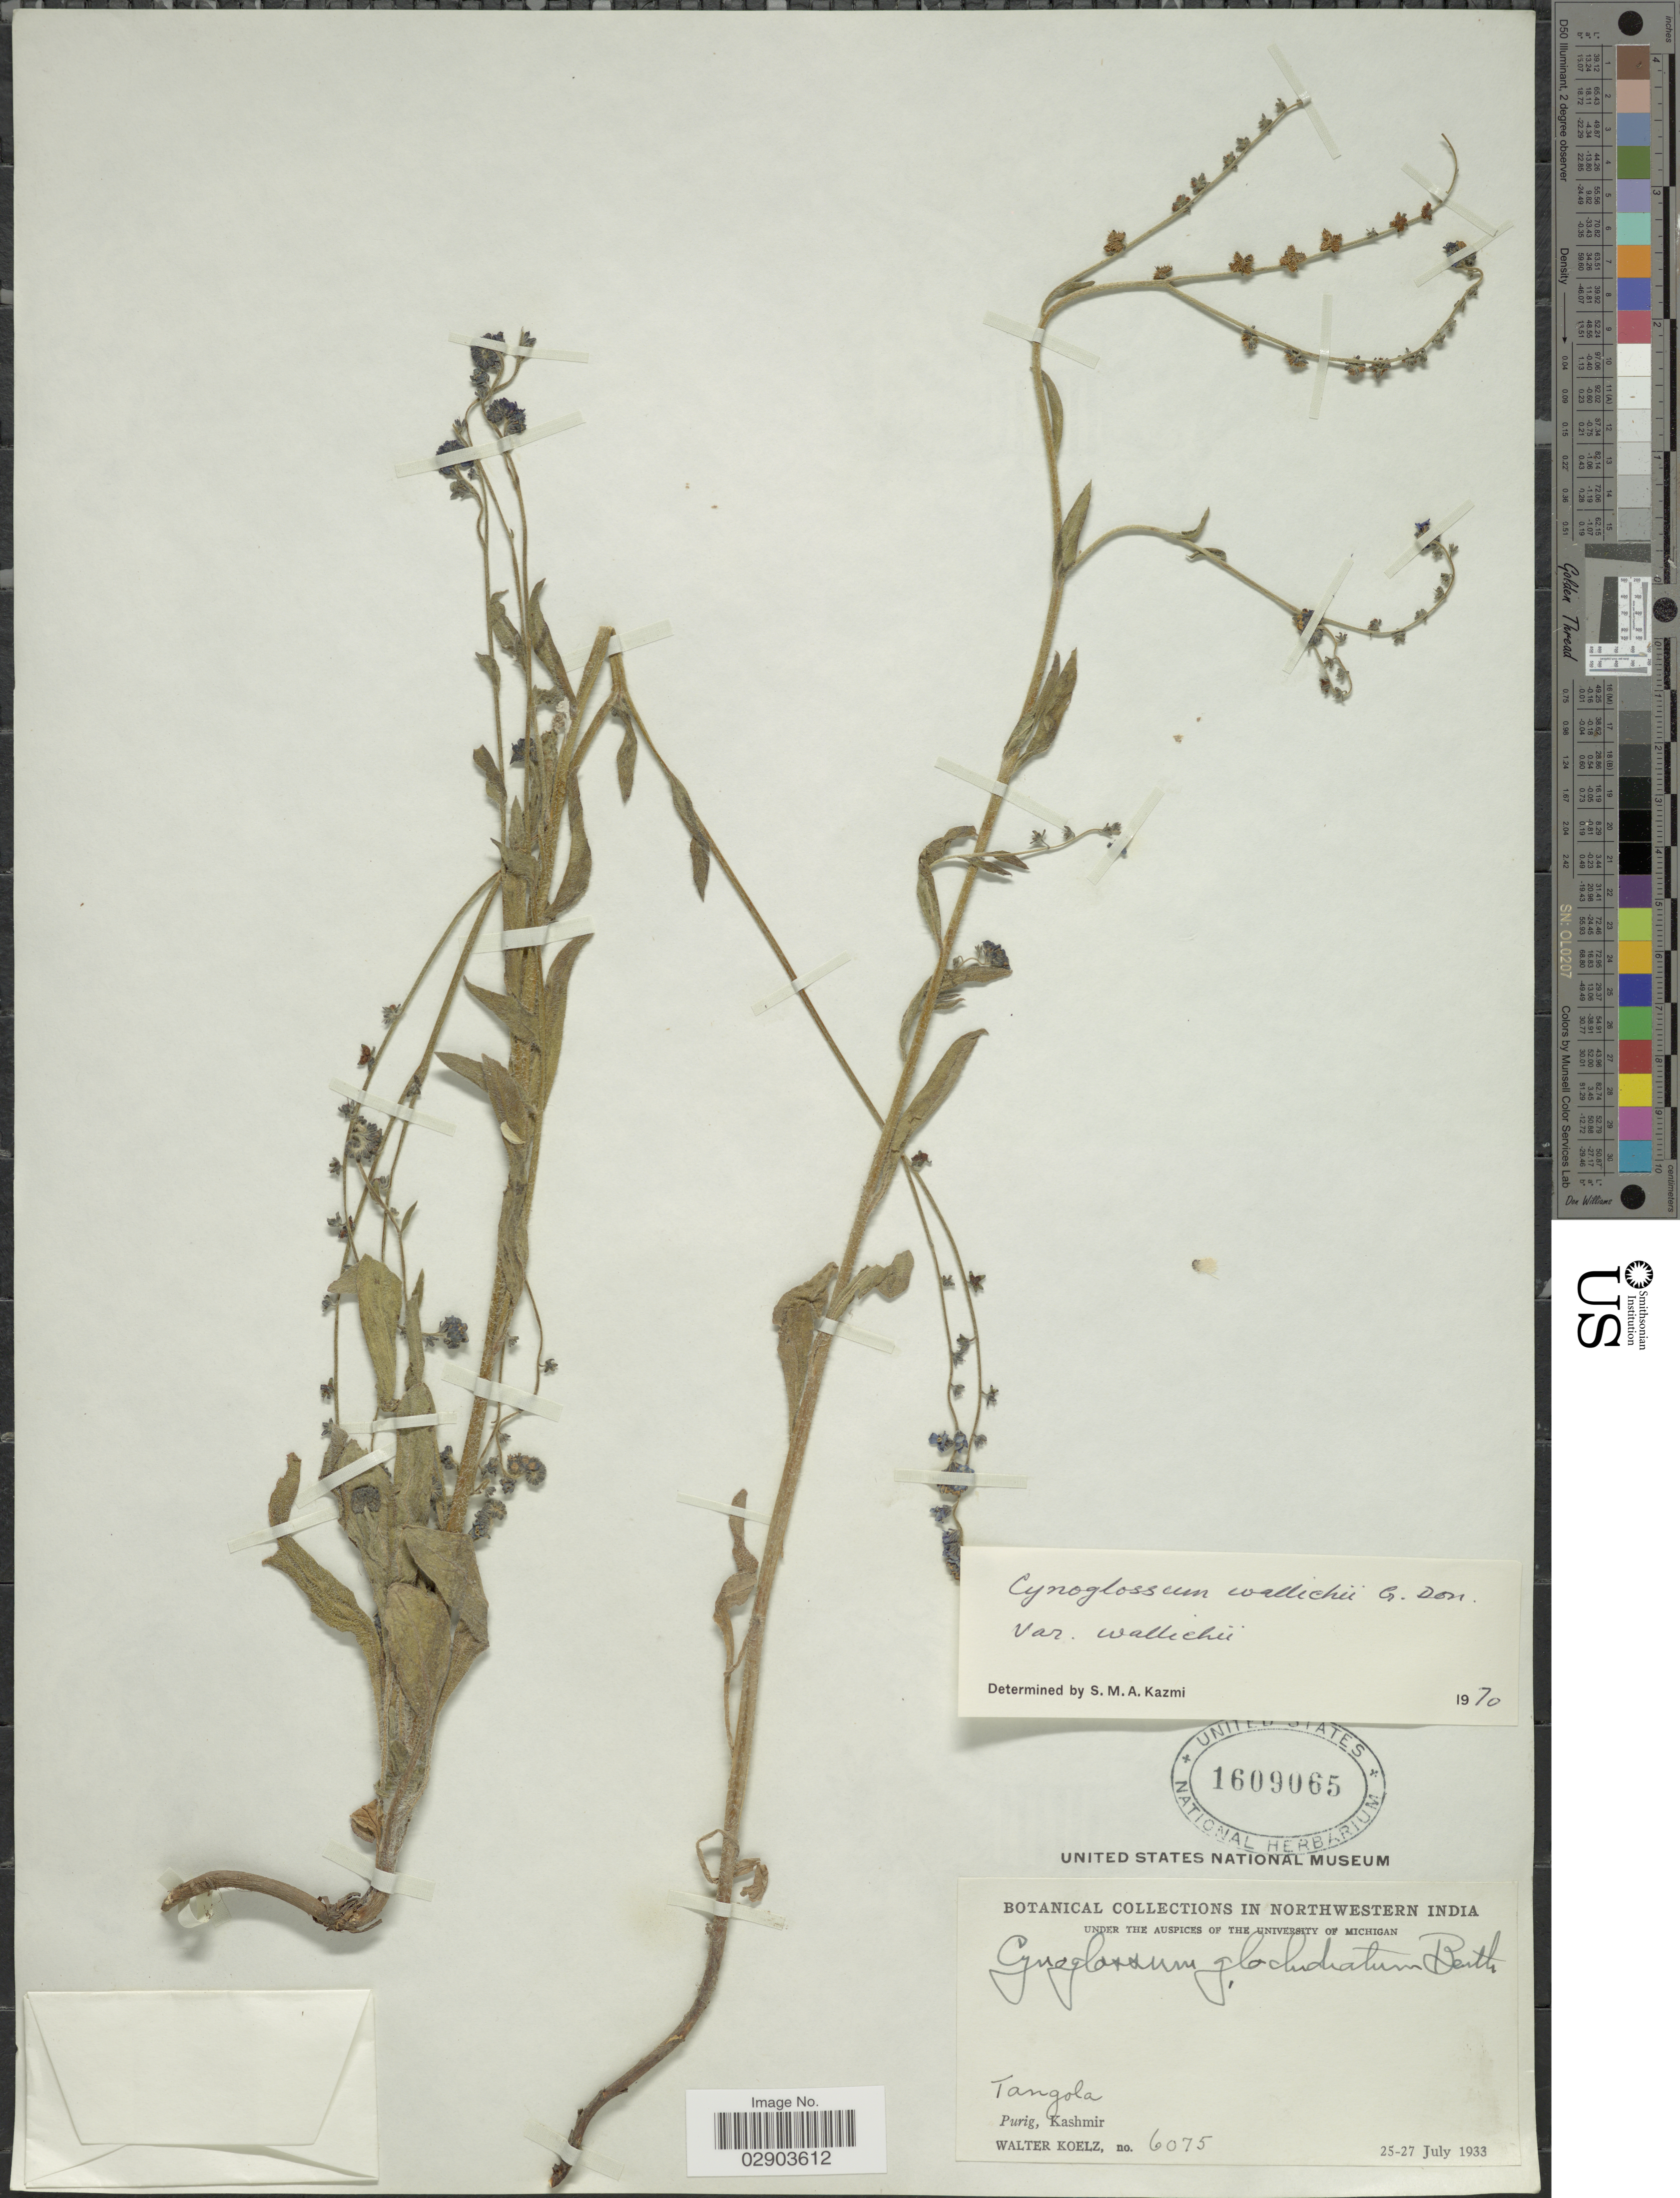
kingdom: Plantae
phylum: Tracheophyta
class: Magnoliopsida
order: Boraginales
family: Boraginaceae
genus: Cynoglossum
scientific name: Cynoglossum wallichii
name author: G. Don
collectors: W. N. Koelz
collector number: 6075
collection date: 1933-07-25/1933-07-27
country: India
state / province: Jammu and Kashmir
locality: Northwestern India, Tangola, Purig, Kashmir.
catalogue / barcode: US 1609065